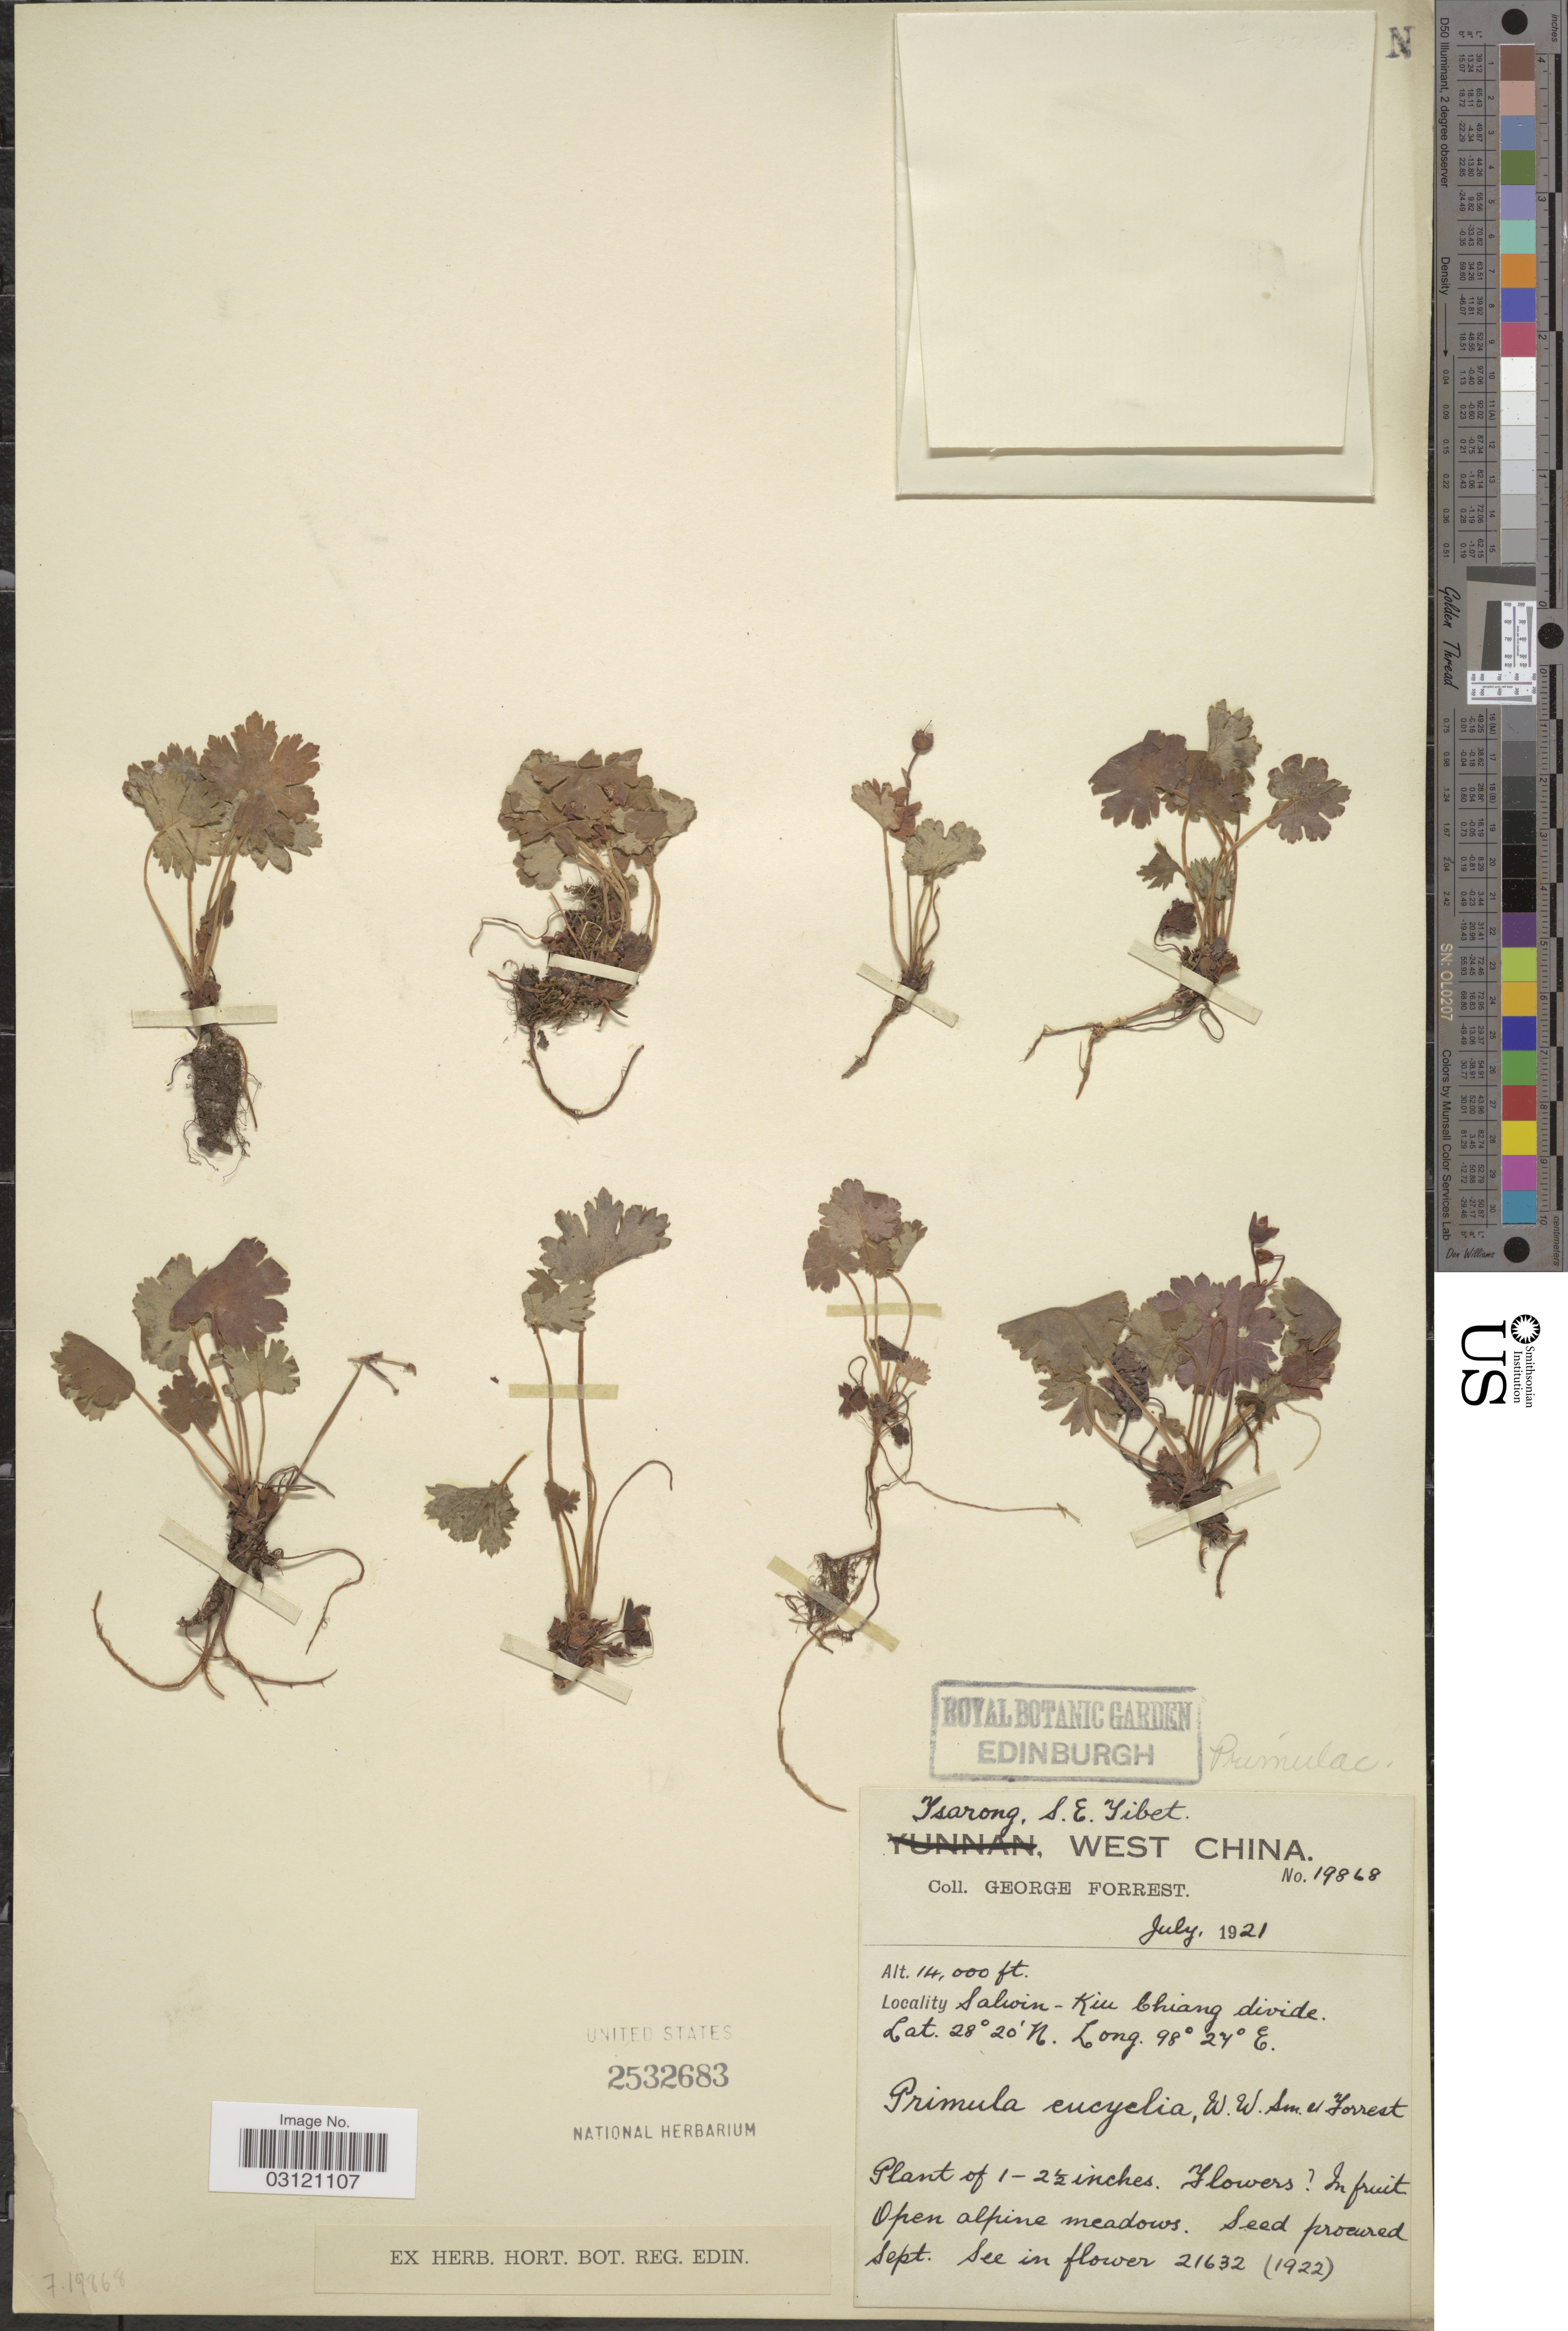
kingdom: Plantae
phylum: Tracheophyta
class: Magnoliopsida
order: Ericales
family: Primulaceae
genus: Primula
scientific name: Primula eucyclia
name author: W.W. Sm. & Forrest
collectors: G. Forrest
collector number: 19868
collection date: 1921-07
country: China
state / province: Xizang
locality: Tsarong, S.E. Tibet. Salwin - Kiu Chiang divide.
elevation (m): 4267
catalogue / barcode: US 2532683